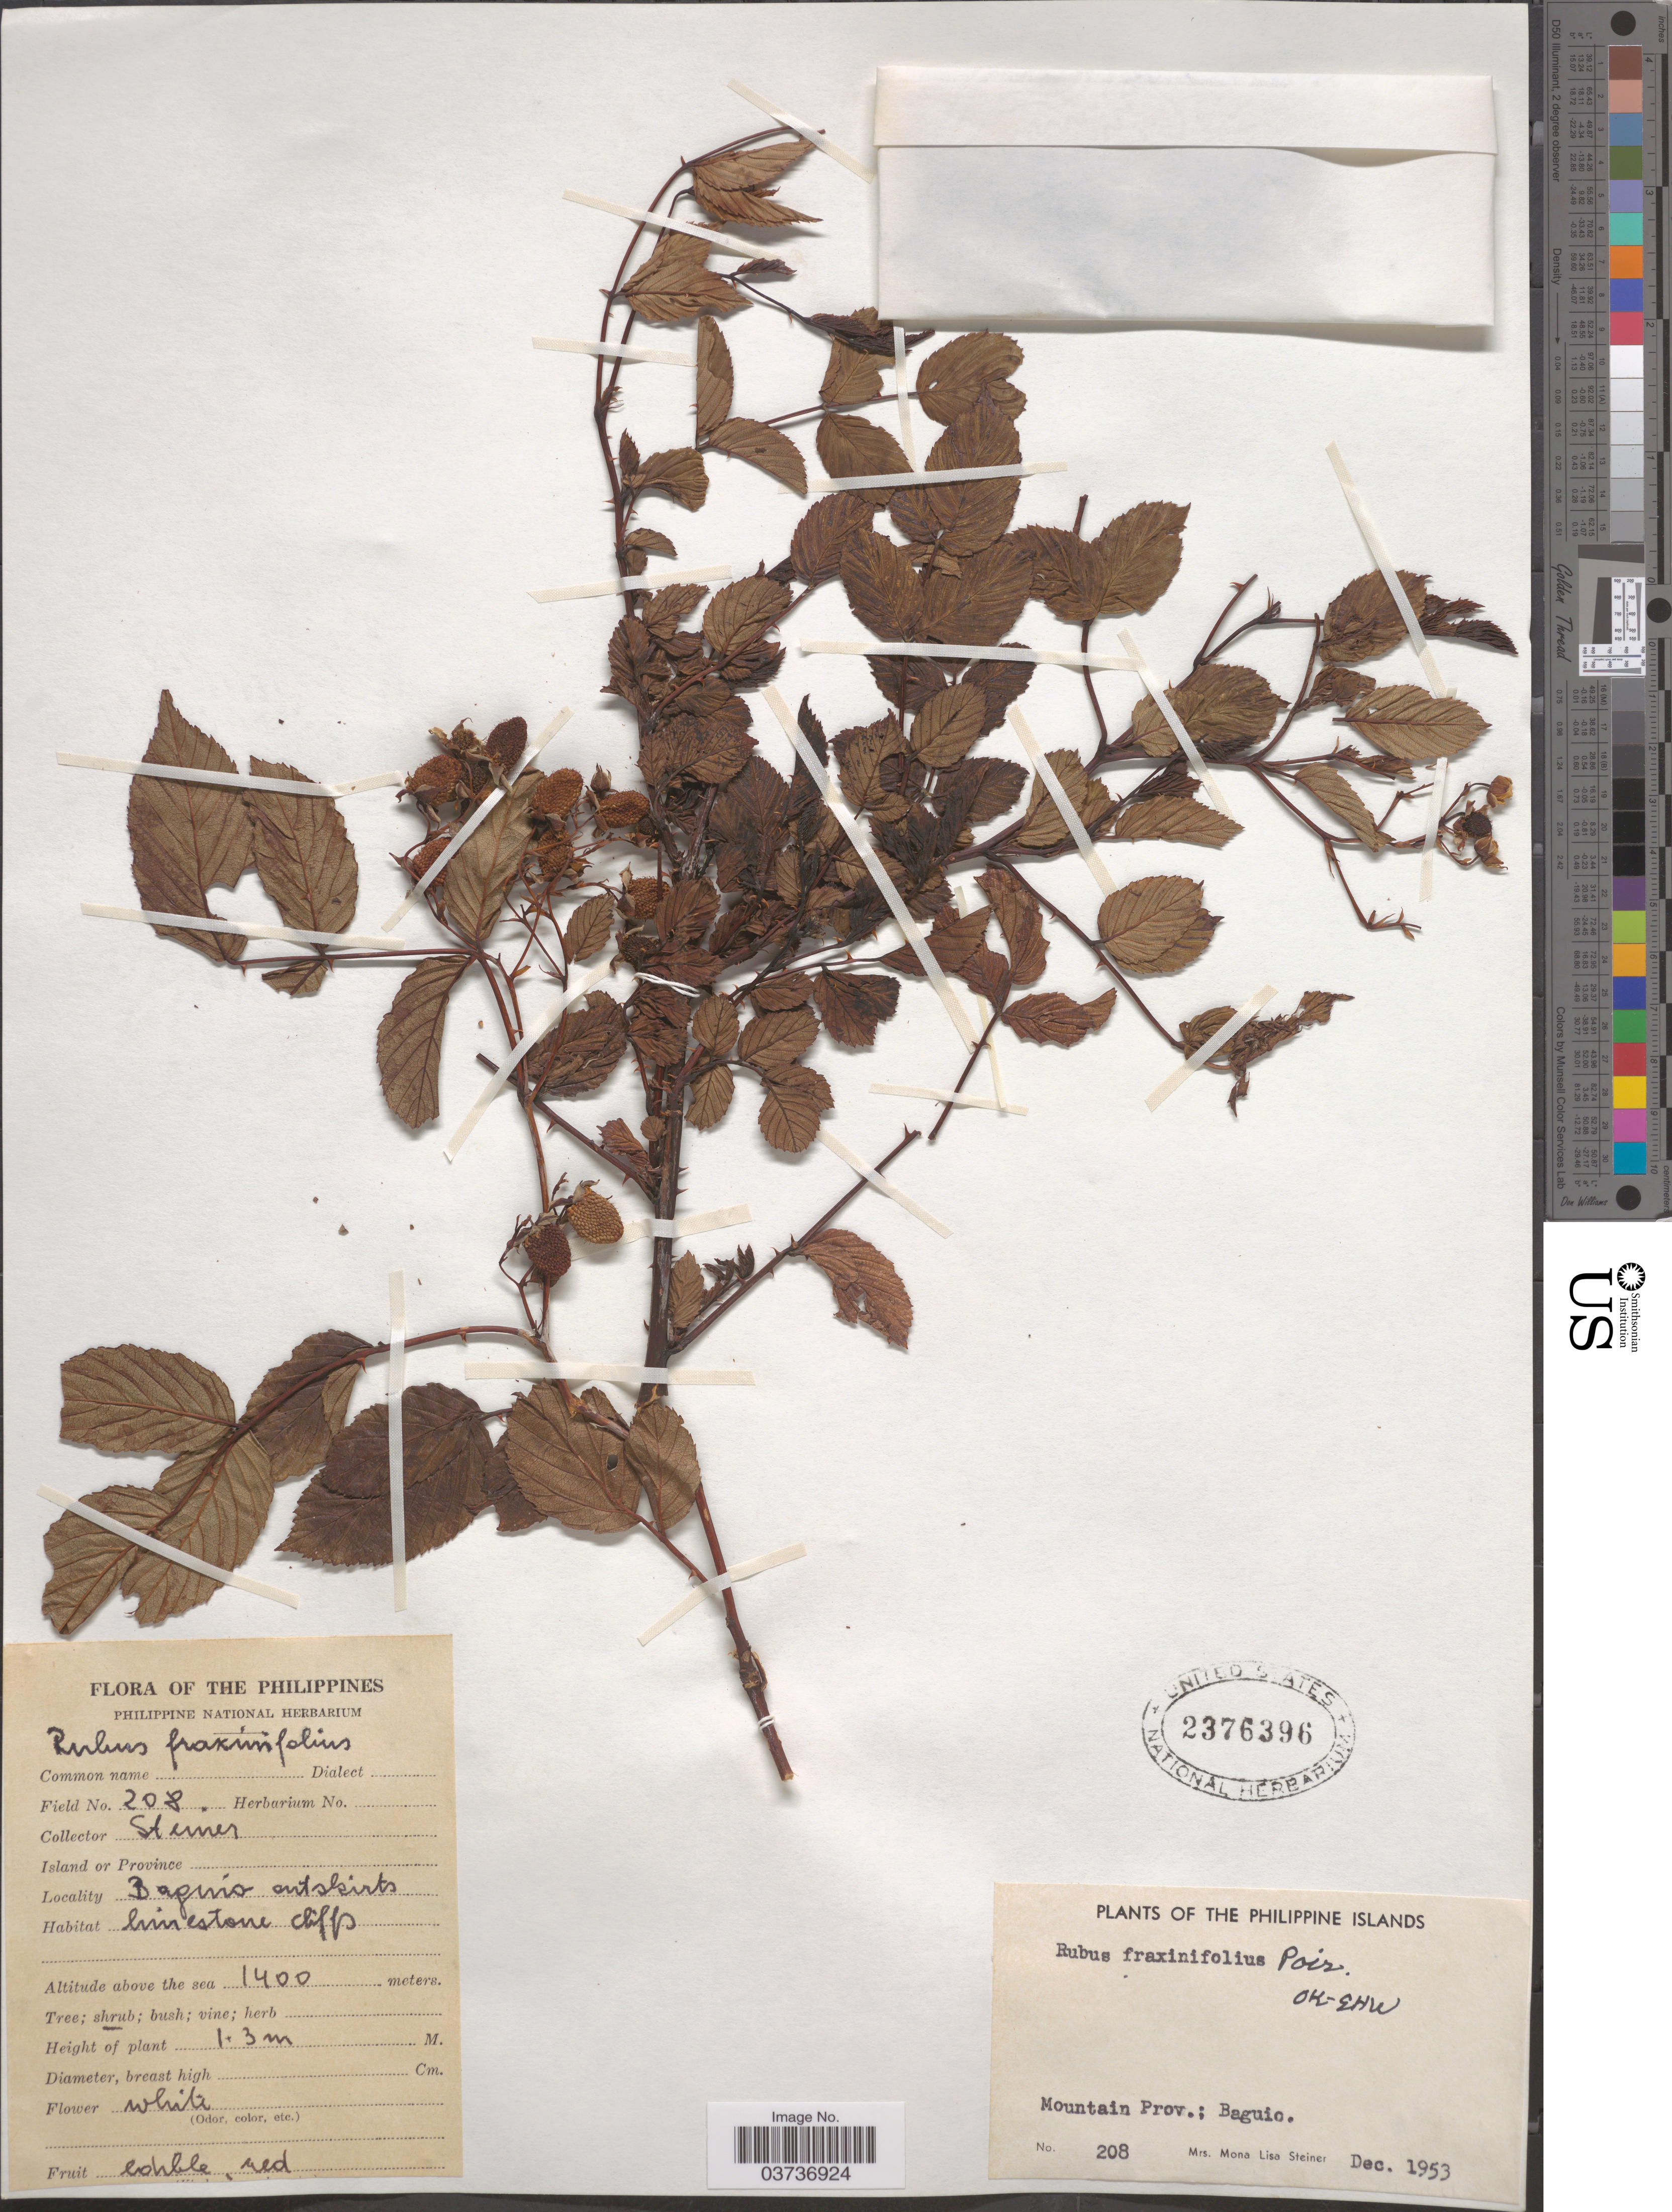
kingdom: Plantae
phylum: Tracheophyta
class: Magnoliopsida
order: Rosales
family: Rosaceae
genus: Rubus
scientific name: Rubus fraxinifolius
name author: Hayata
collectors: M. Steiner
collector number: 208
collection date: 1953-12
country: Philippines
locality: Mountain Prov.; Baguio. Baguio outskirts.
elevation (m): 1400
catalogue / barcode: US 2376396